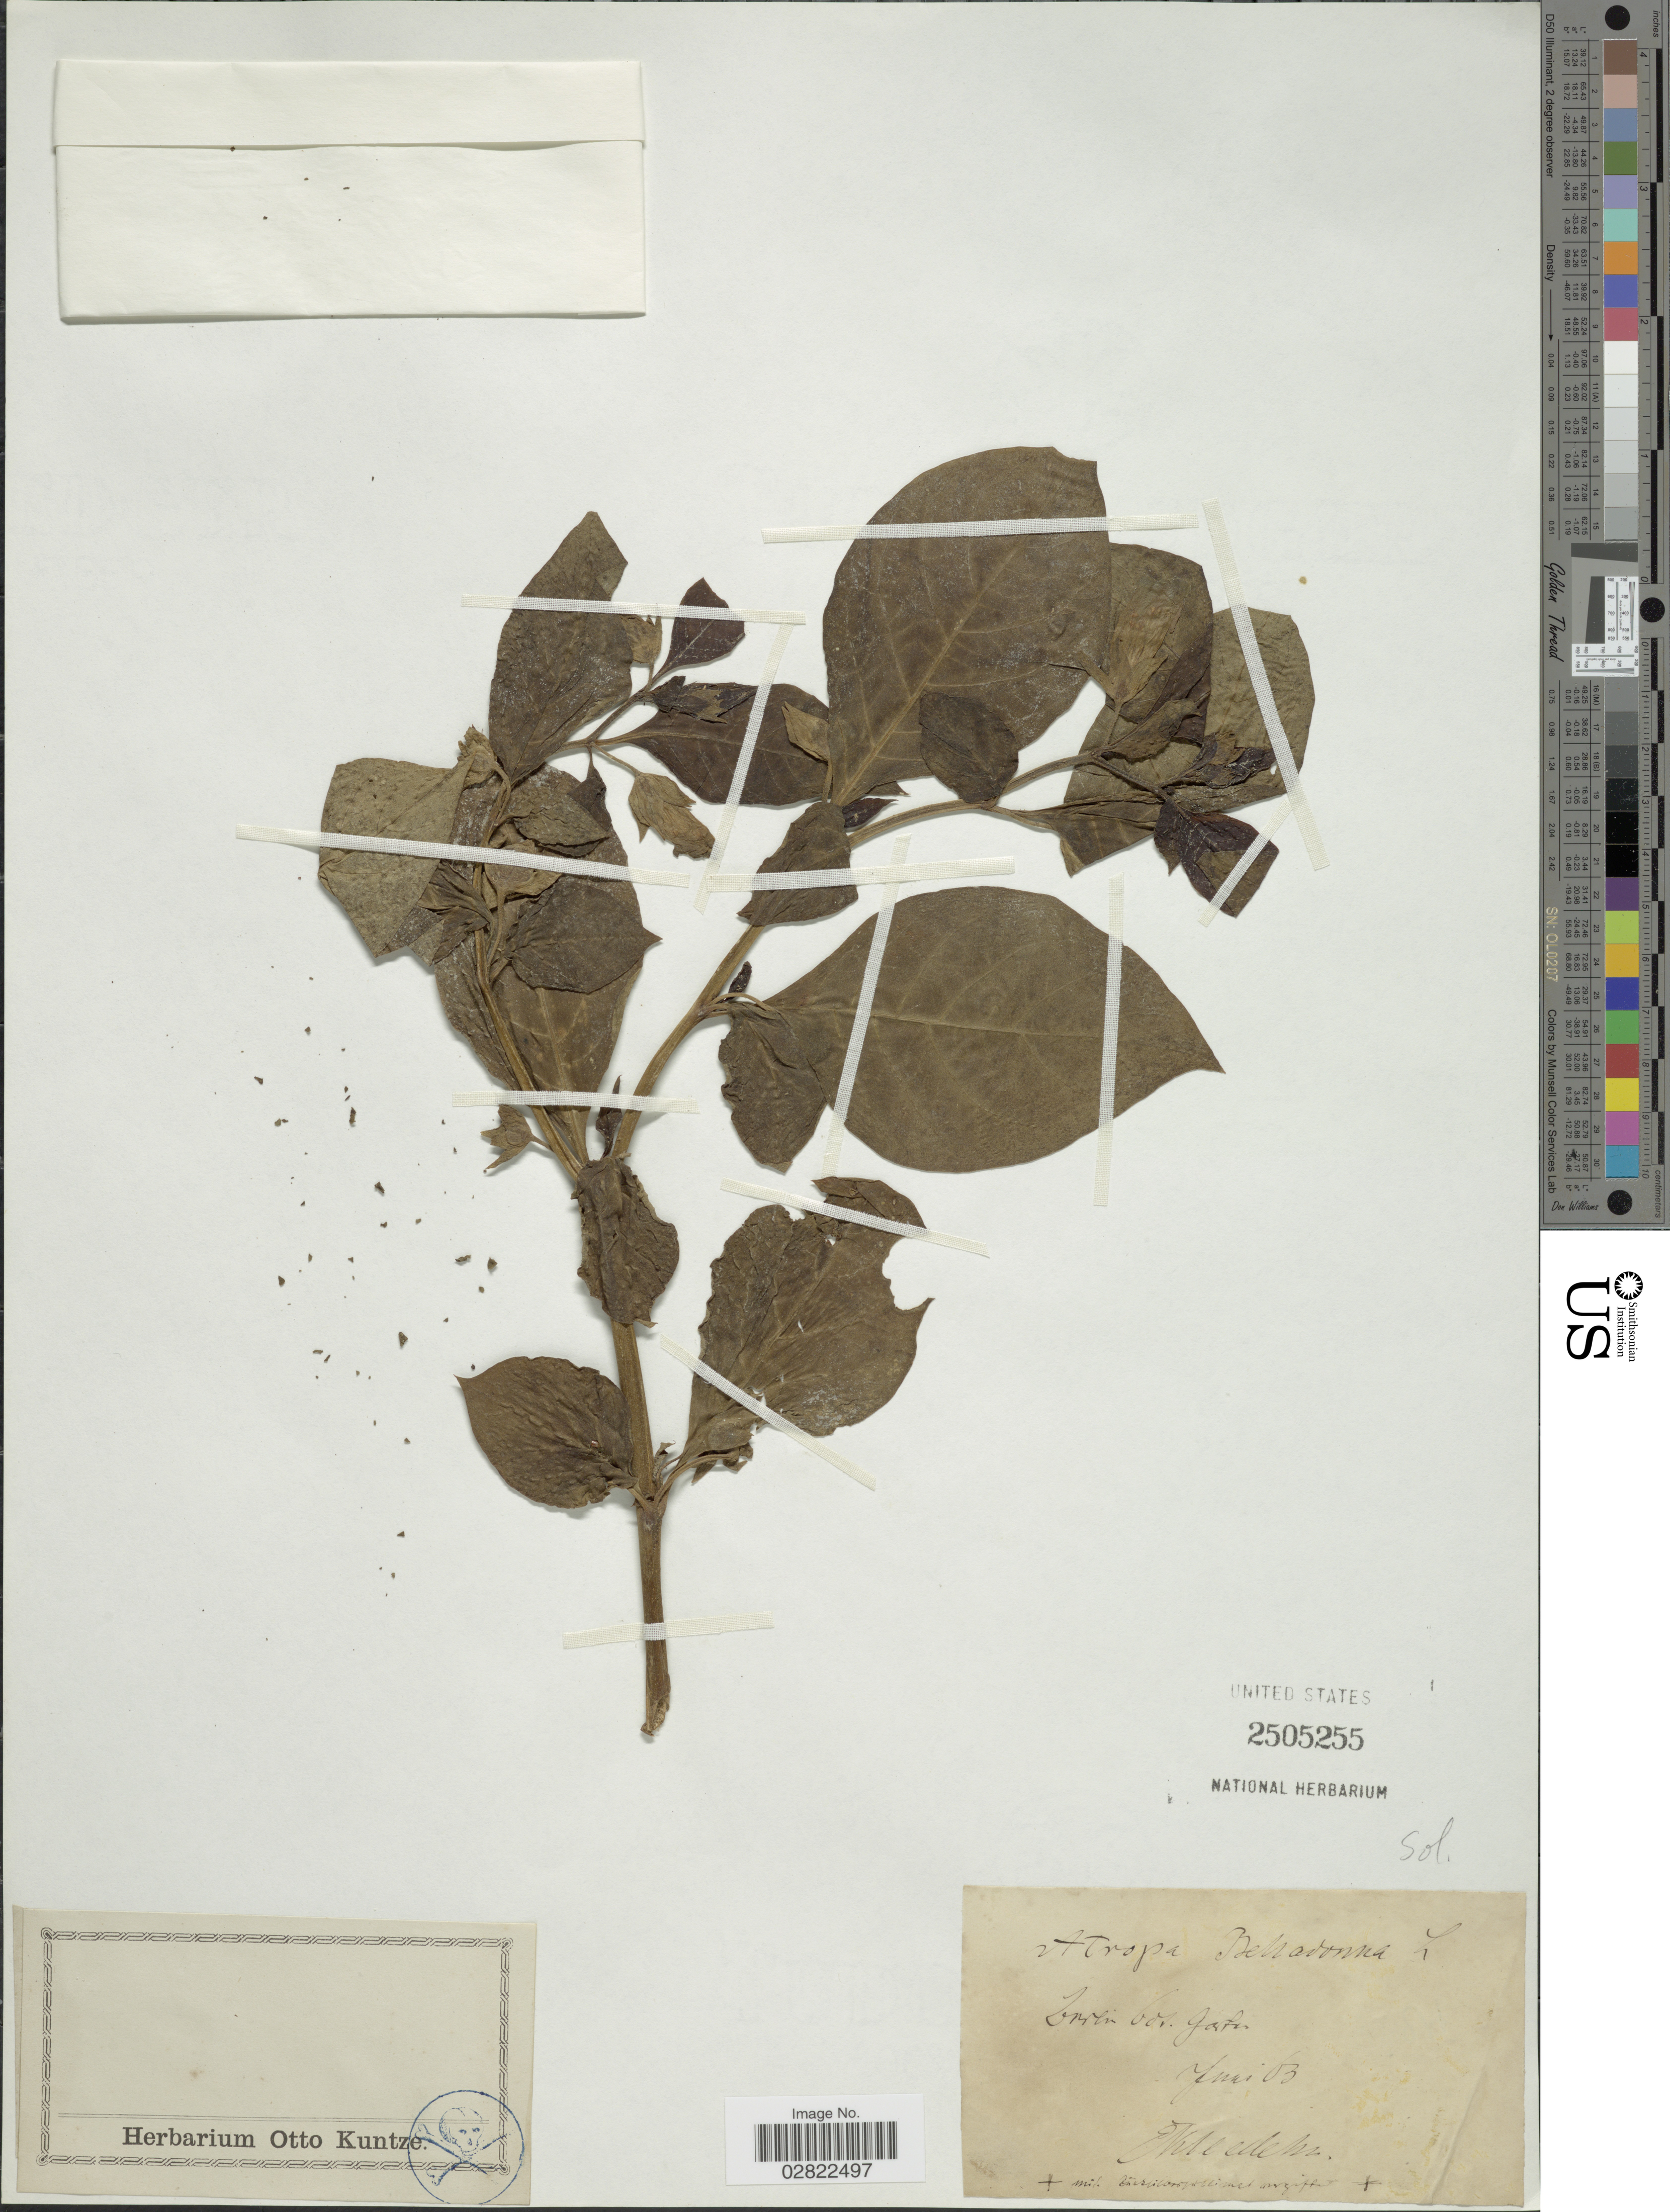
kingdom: Plantae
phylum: Tracheophyta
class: Magnoliopsida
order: Solanales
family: Solanaceae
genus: Atropa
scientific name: Atropa belladonna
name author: L.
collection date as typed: Transcribed d/m/y: /6/3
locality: [illegible text]. bot. garten.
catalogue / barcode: US 2505255